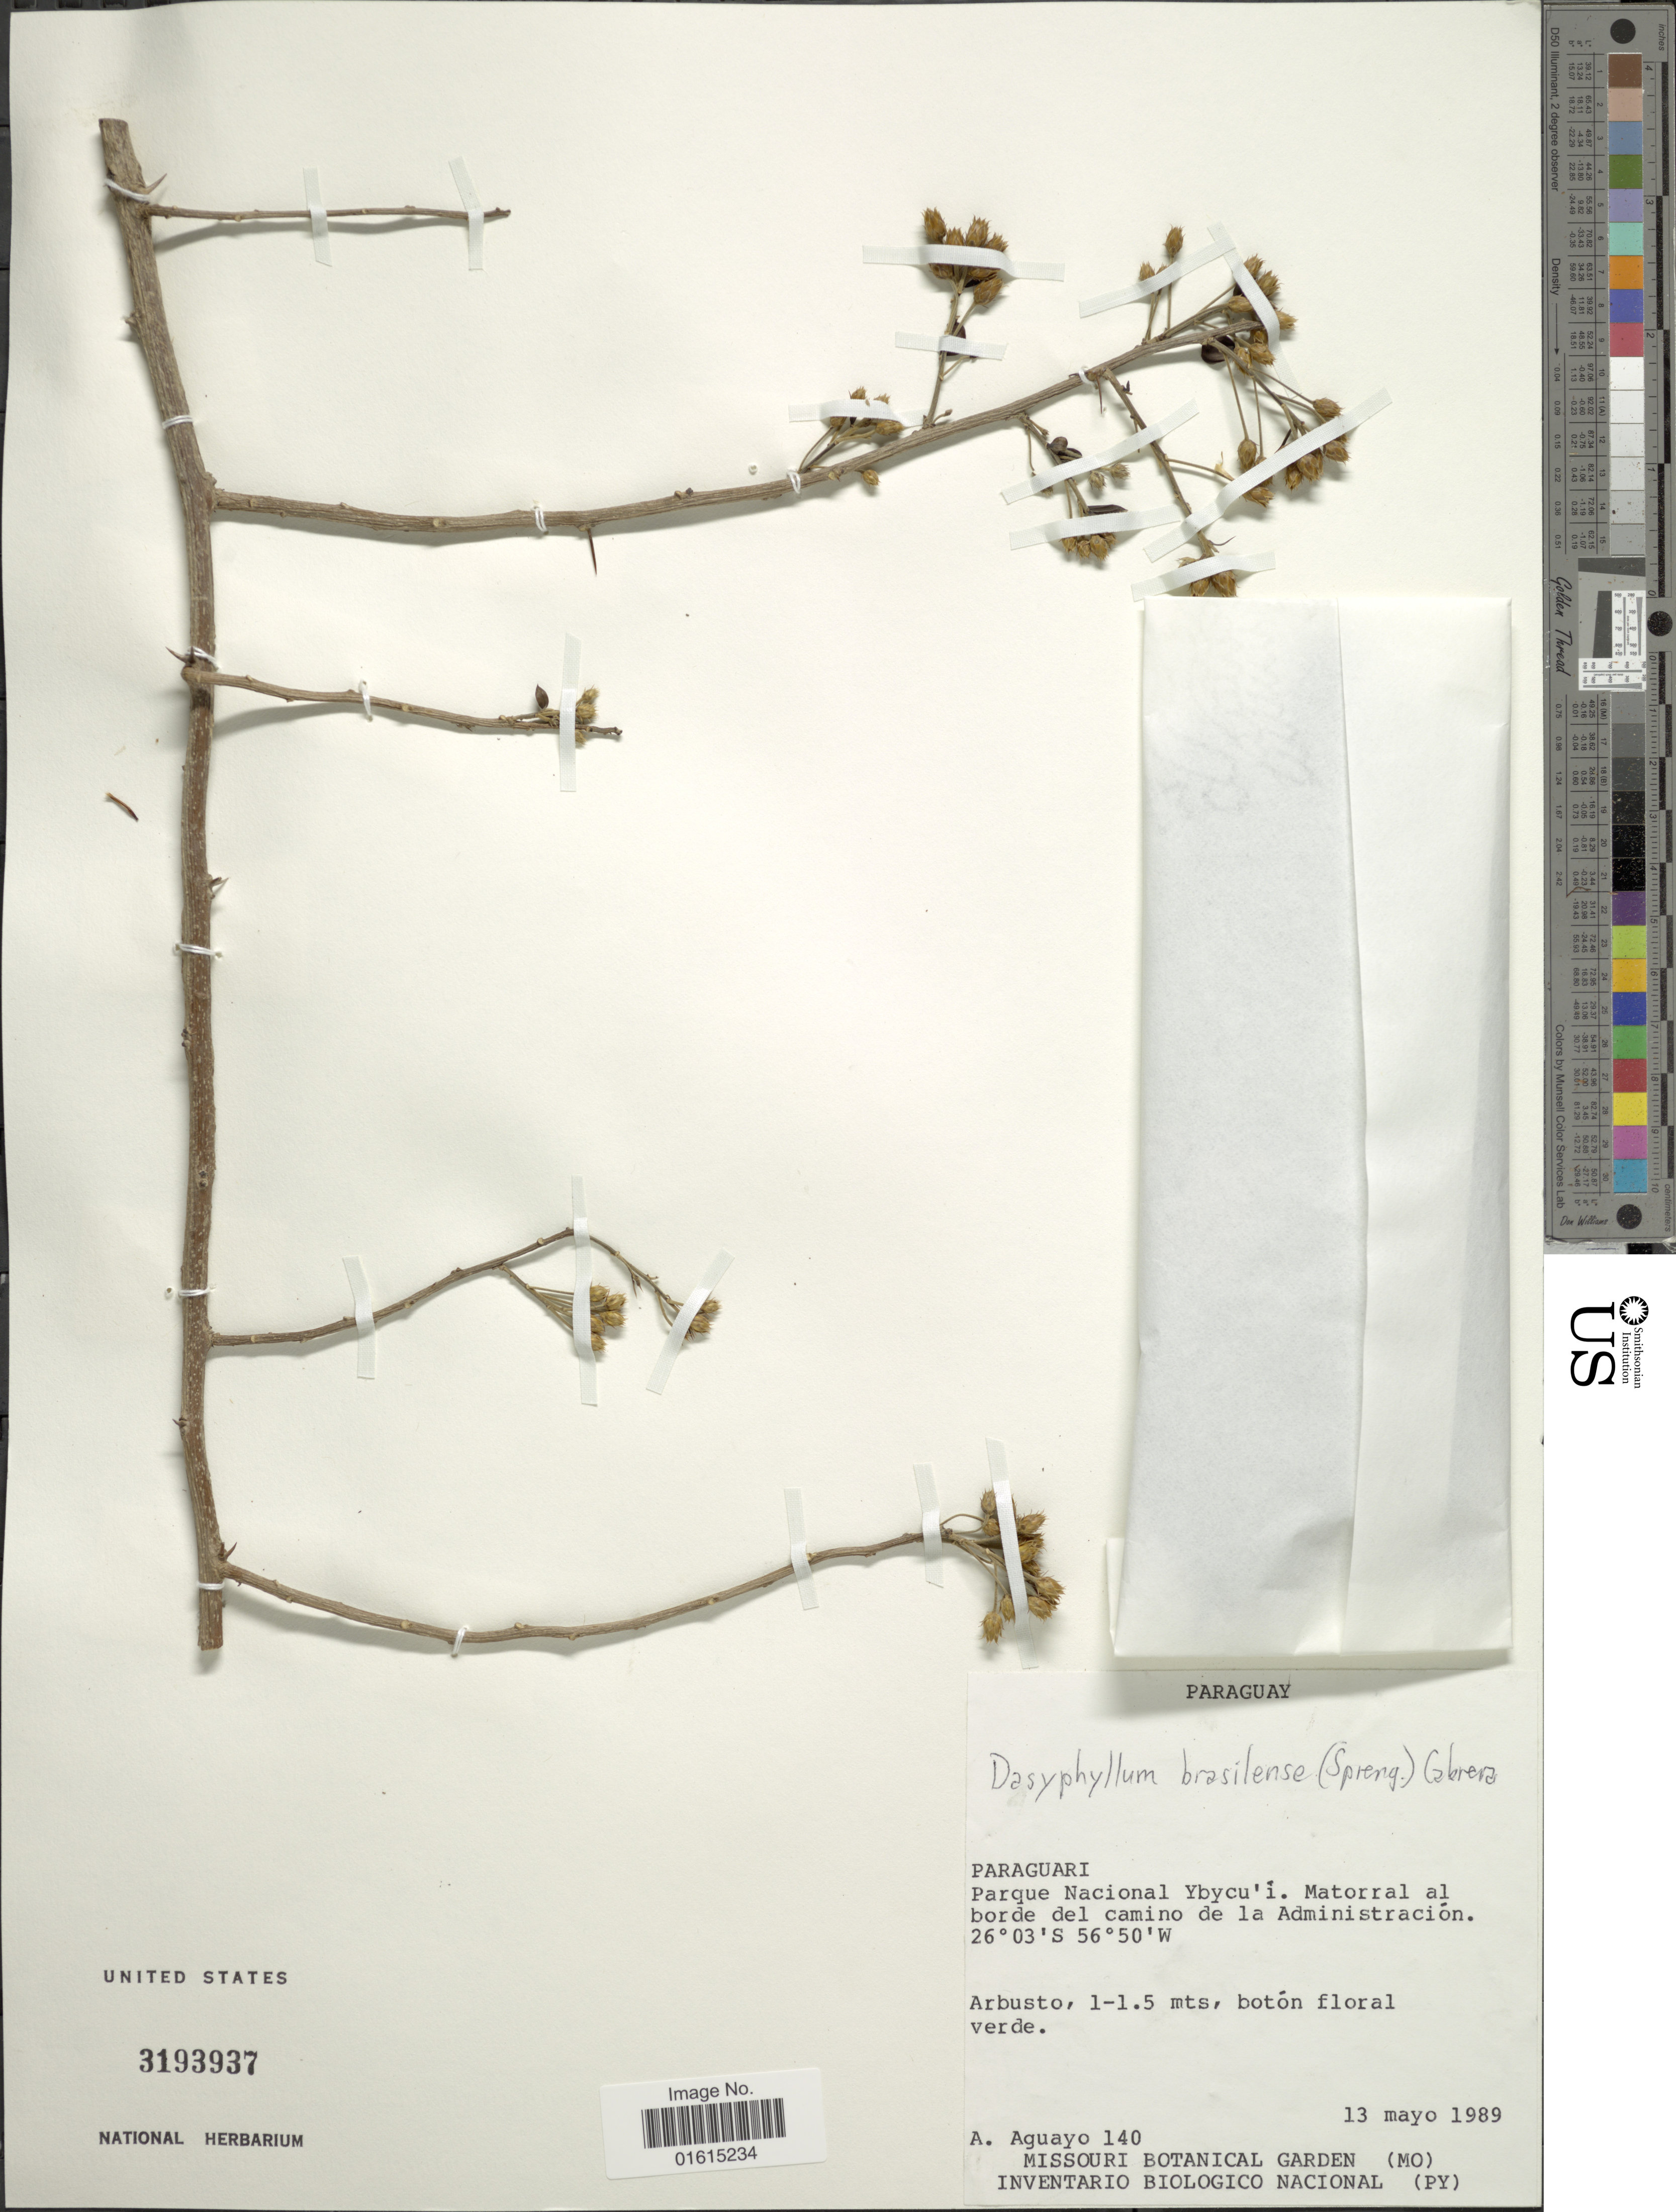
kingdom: Plantae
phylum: Tracheophyta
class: Magnoliopsida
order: Asterales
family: Asteraceae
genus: Dasyphyllum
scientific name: Dasyphyllum brasiliense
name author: (Spreng.) Cabrera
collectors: A. Aguayo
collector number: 140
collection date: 1989-05-13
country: Paraguay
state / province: Paraguari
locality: Parque Nacional Ybycu'i, Matorral al borde del camino de la Administracion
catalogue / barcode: US 3193937